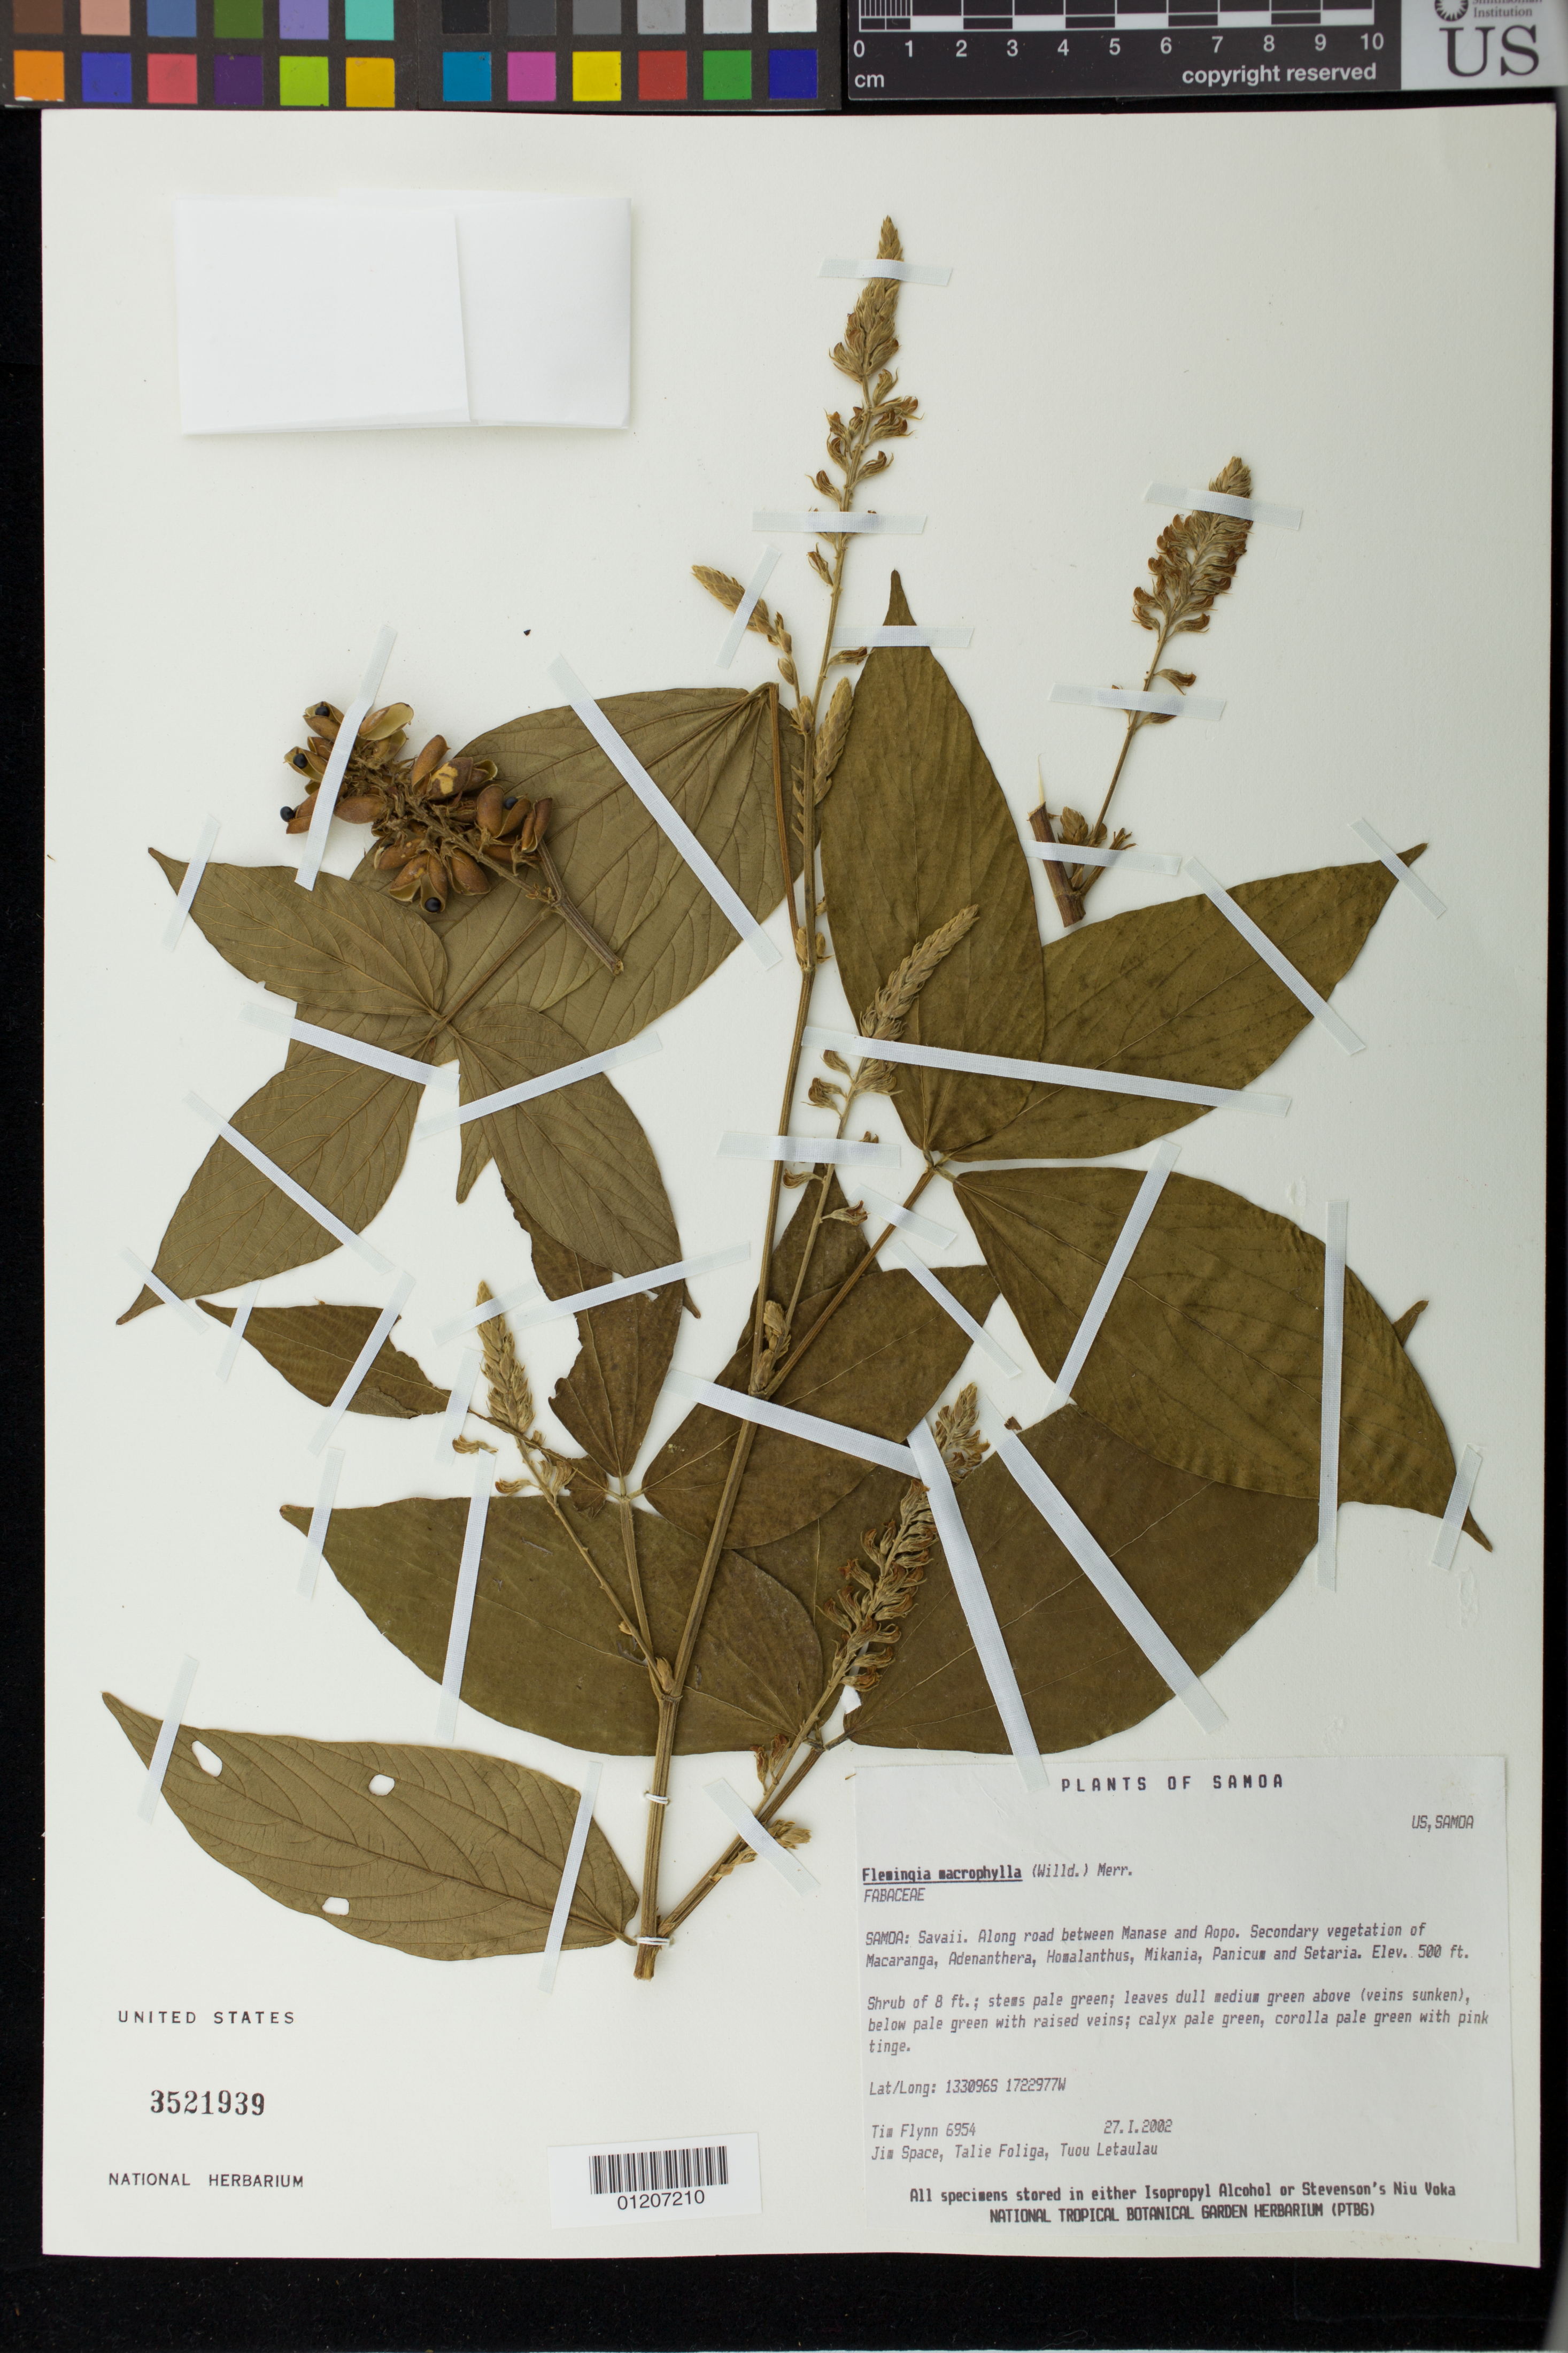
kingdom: Plantae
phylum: Tracheophyta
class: Magnoliopsida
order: Fabales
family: Fabaceae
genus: Flemingia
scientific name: Flemingia macrophylla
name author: (Willd.) Kuntze ex Merr.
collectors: T. W. Flynn, J. Space, T. Foliga & T. Letaulau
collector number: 6954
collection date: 2002-01-27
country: Samoa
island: Savai'i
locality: Along road between Manase and Aopo.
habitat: Secondary vegetation.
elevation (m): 152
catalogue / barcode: US 3521939